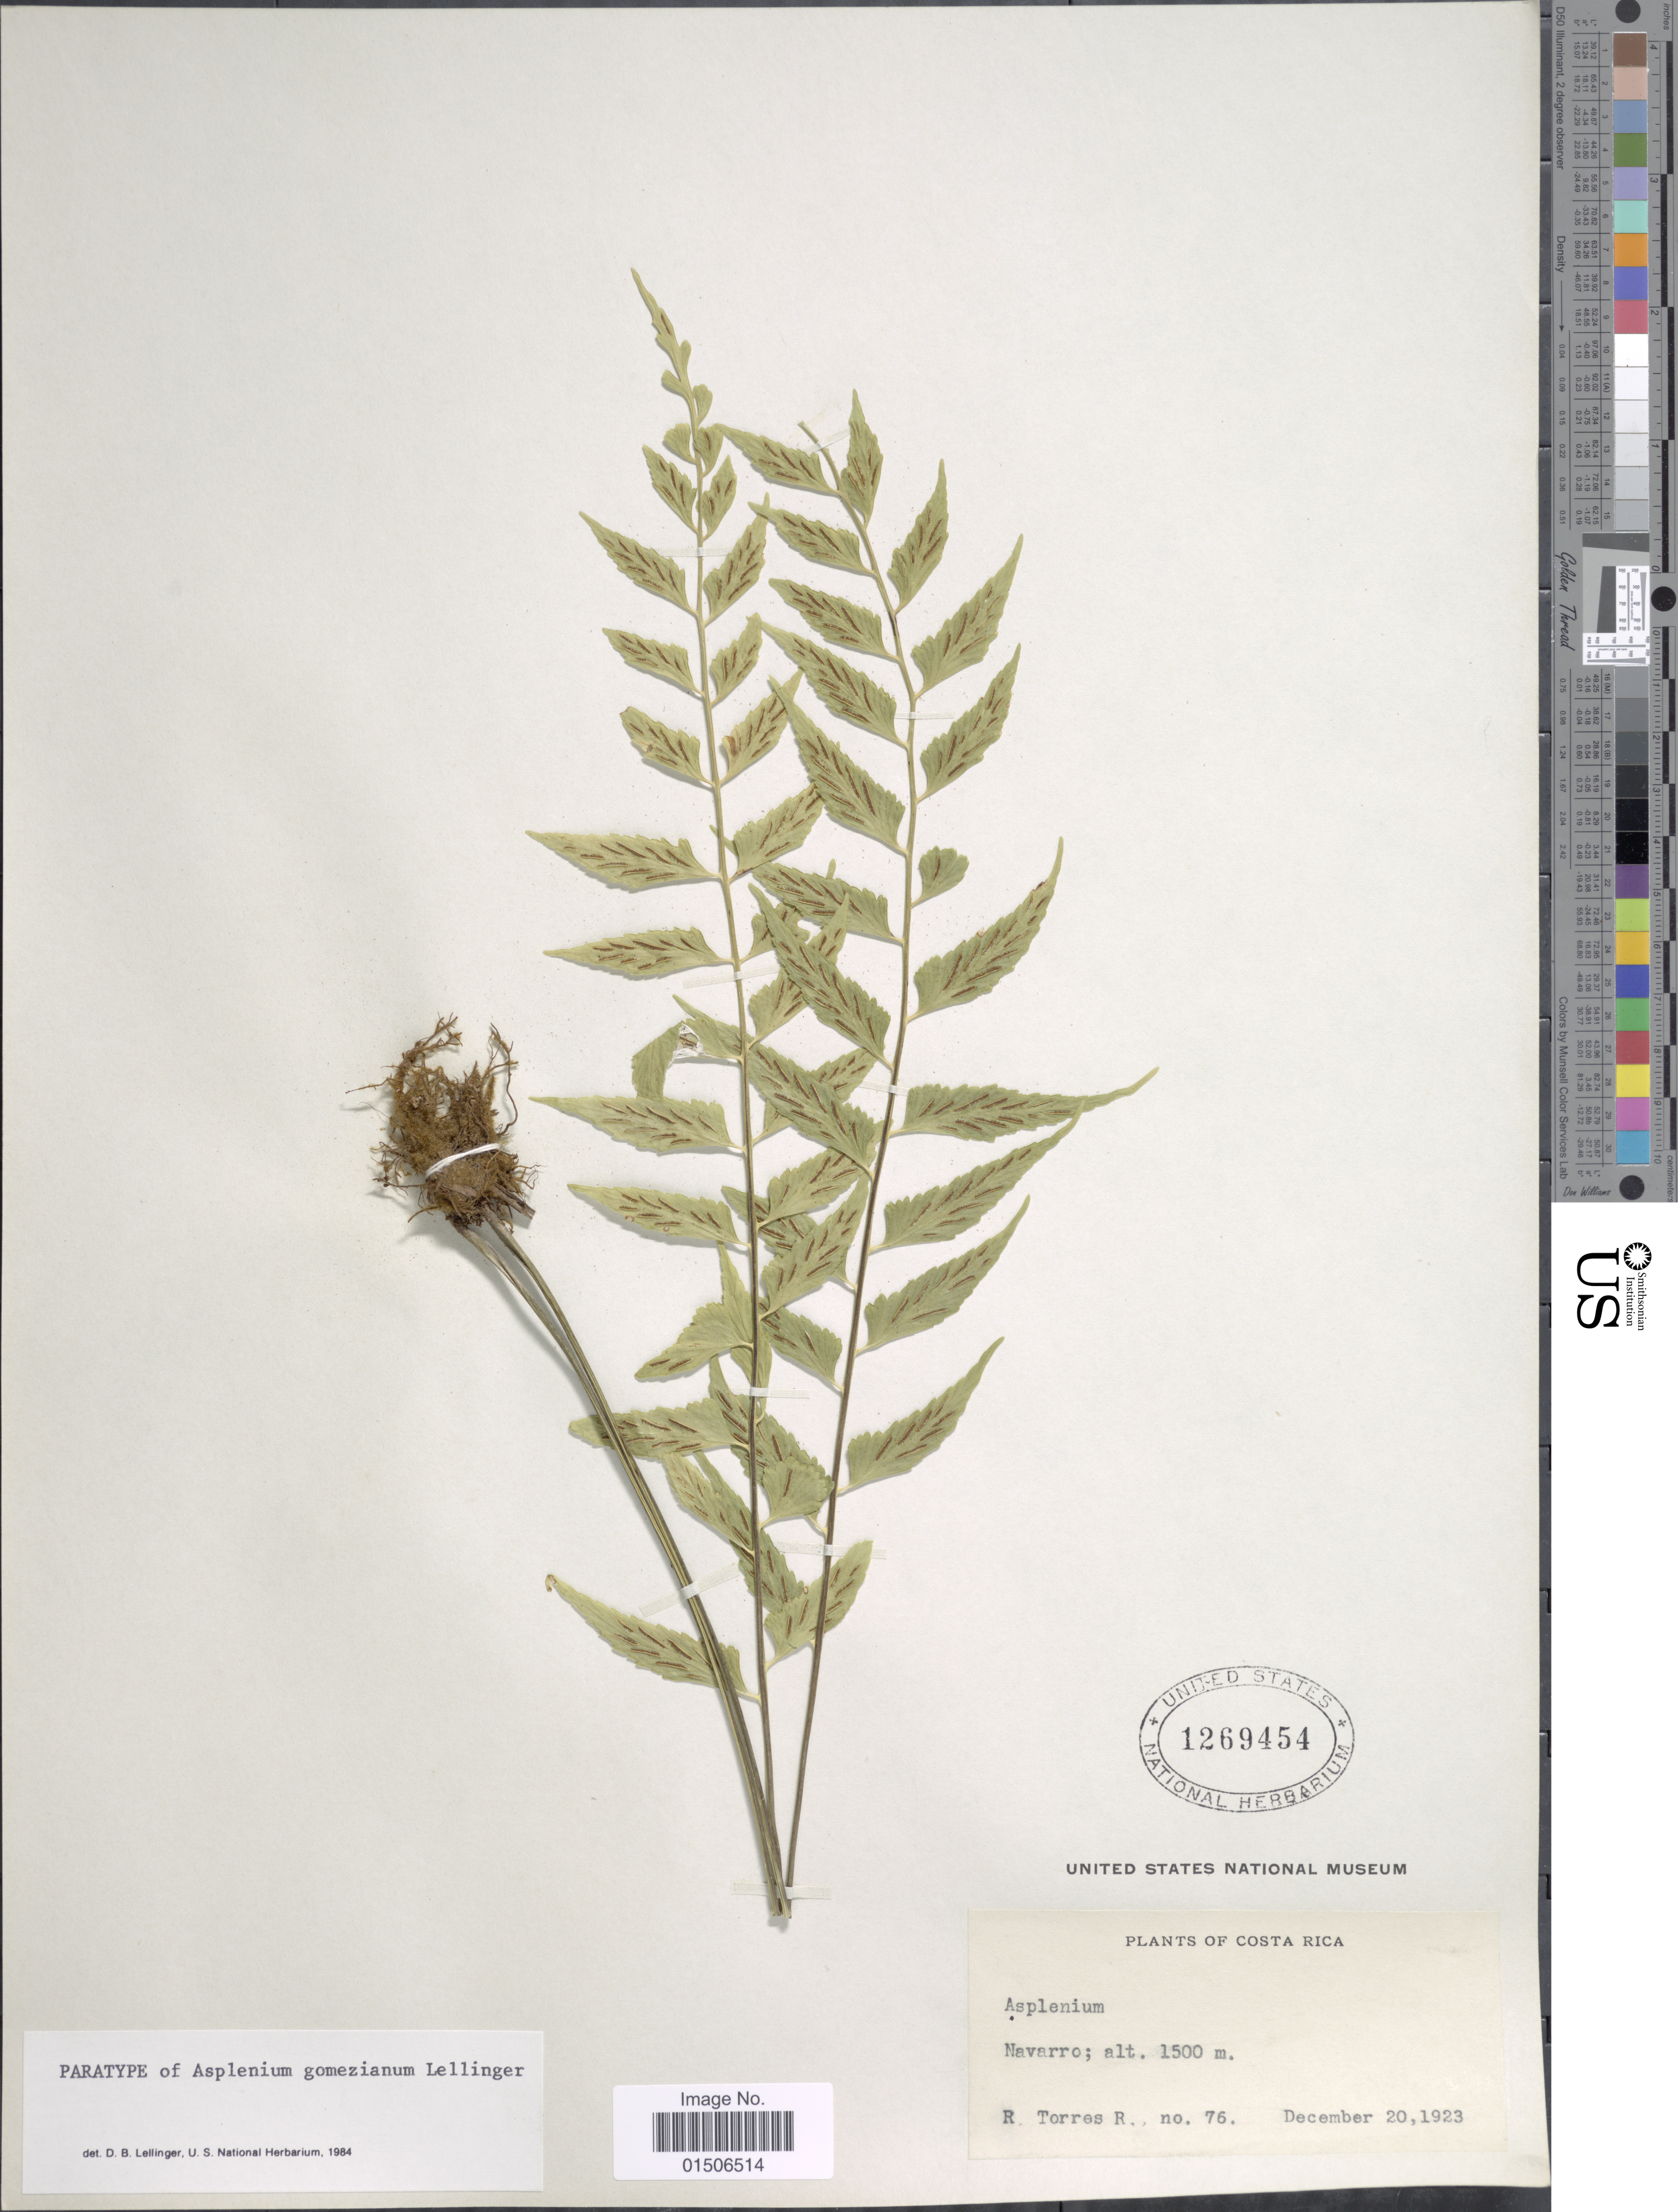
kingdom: Plantae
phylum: Tracheophyta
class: Polypodiopsida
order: Polypodiales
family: Aspleniaceae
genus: Asplenium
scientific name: Asplenium gomezianum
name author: Lellinger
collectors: R. Torres R.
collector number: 76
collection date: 1923-12-20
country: Costa Rica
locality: Navarro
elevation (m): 1500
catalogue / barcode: US 1269454